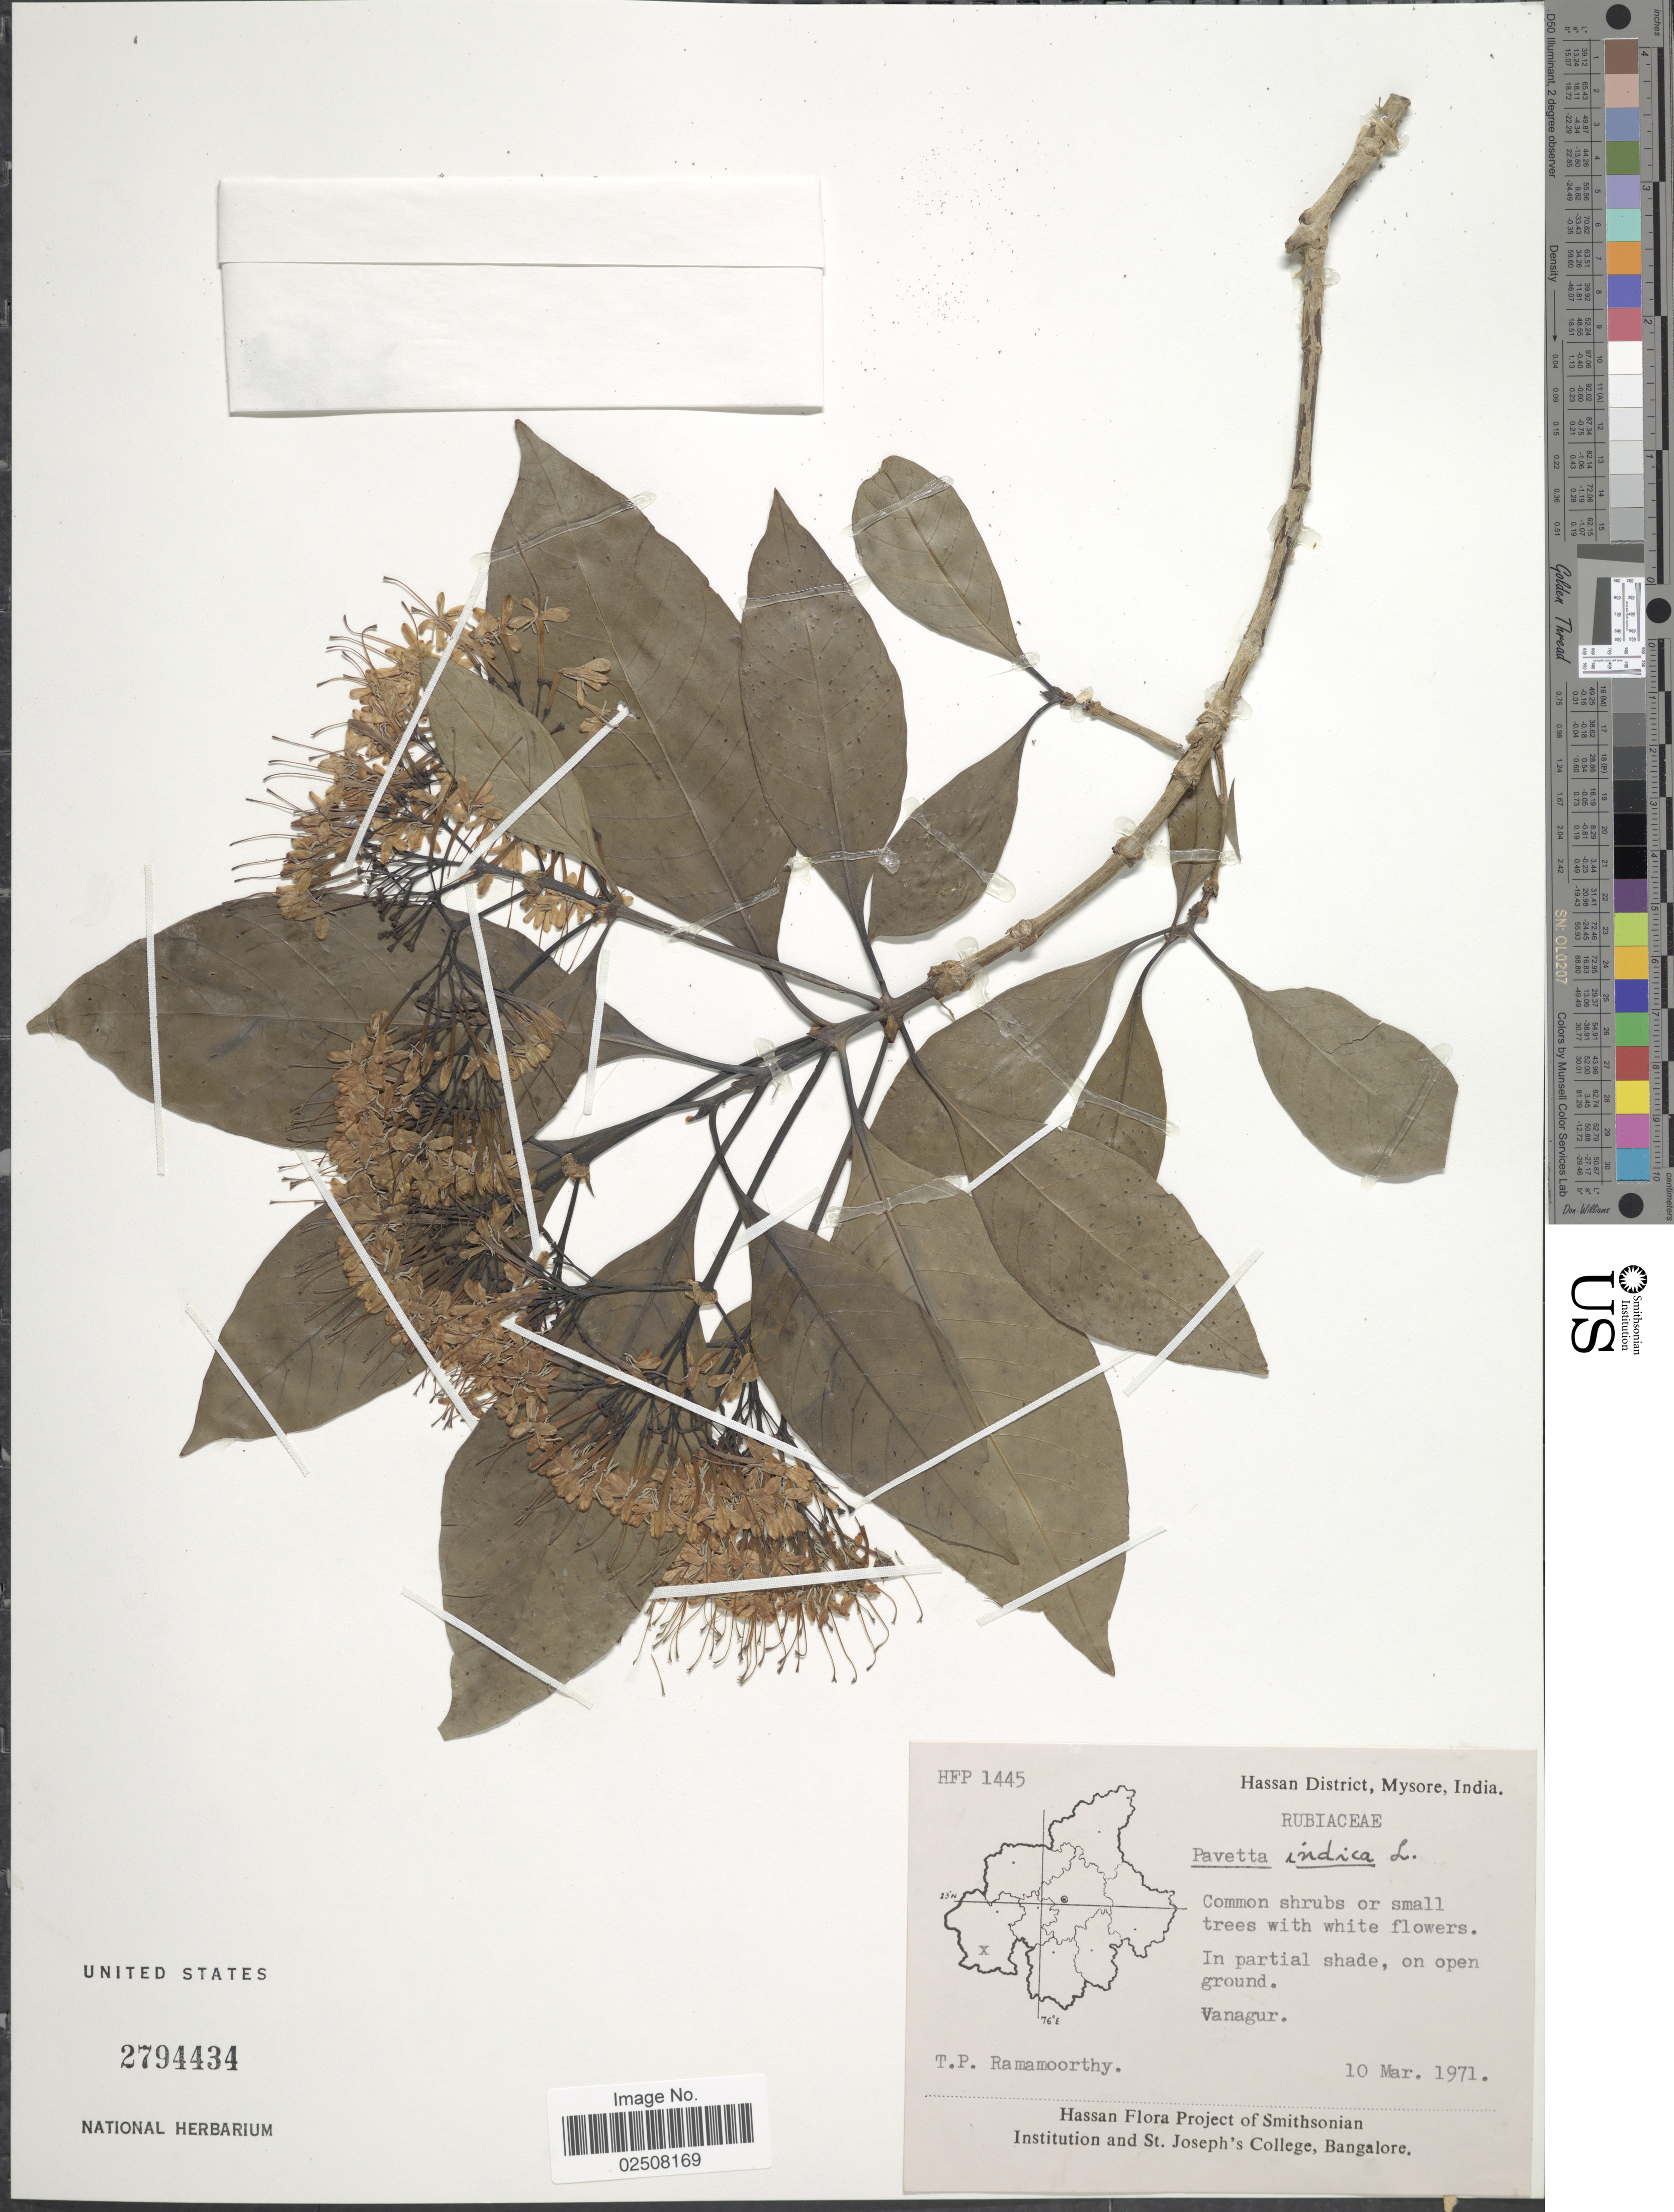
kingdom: Plantae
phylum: Tracheophyta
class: Magnoliopsida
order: Gentianales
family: Rubiaceae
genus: Pavetta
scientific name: Pavetta indica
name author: L.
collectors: T. P. Ramamoorthy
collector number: HFP 1445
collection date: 1971-03-10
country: India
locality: Hassan District, Mysore, In partial shade, on open ground, Vanagur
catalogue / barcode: US 2794434